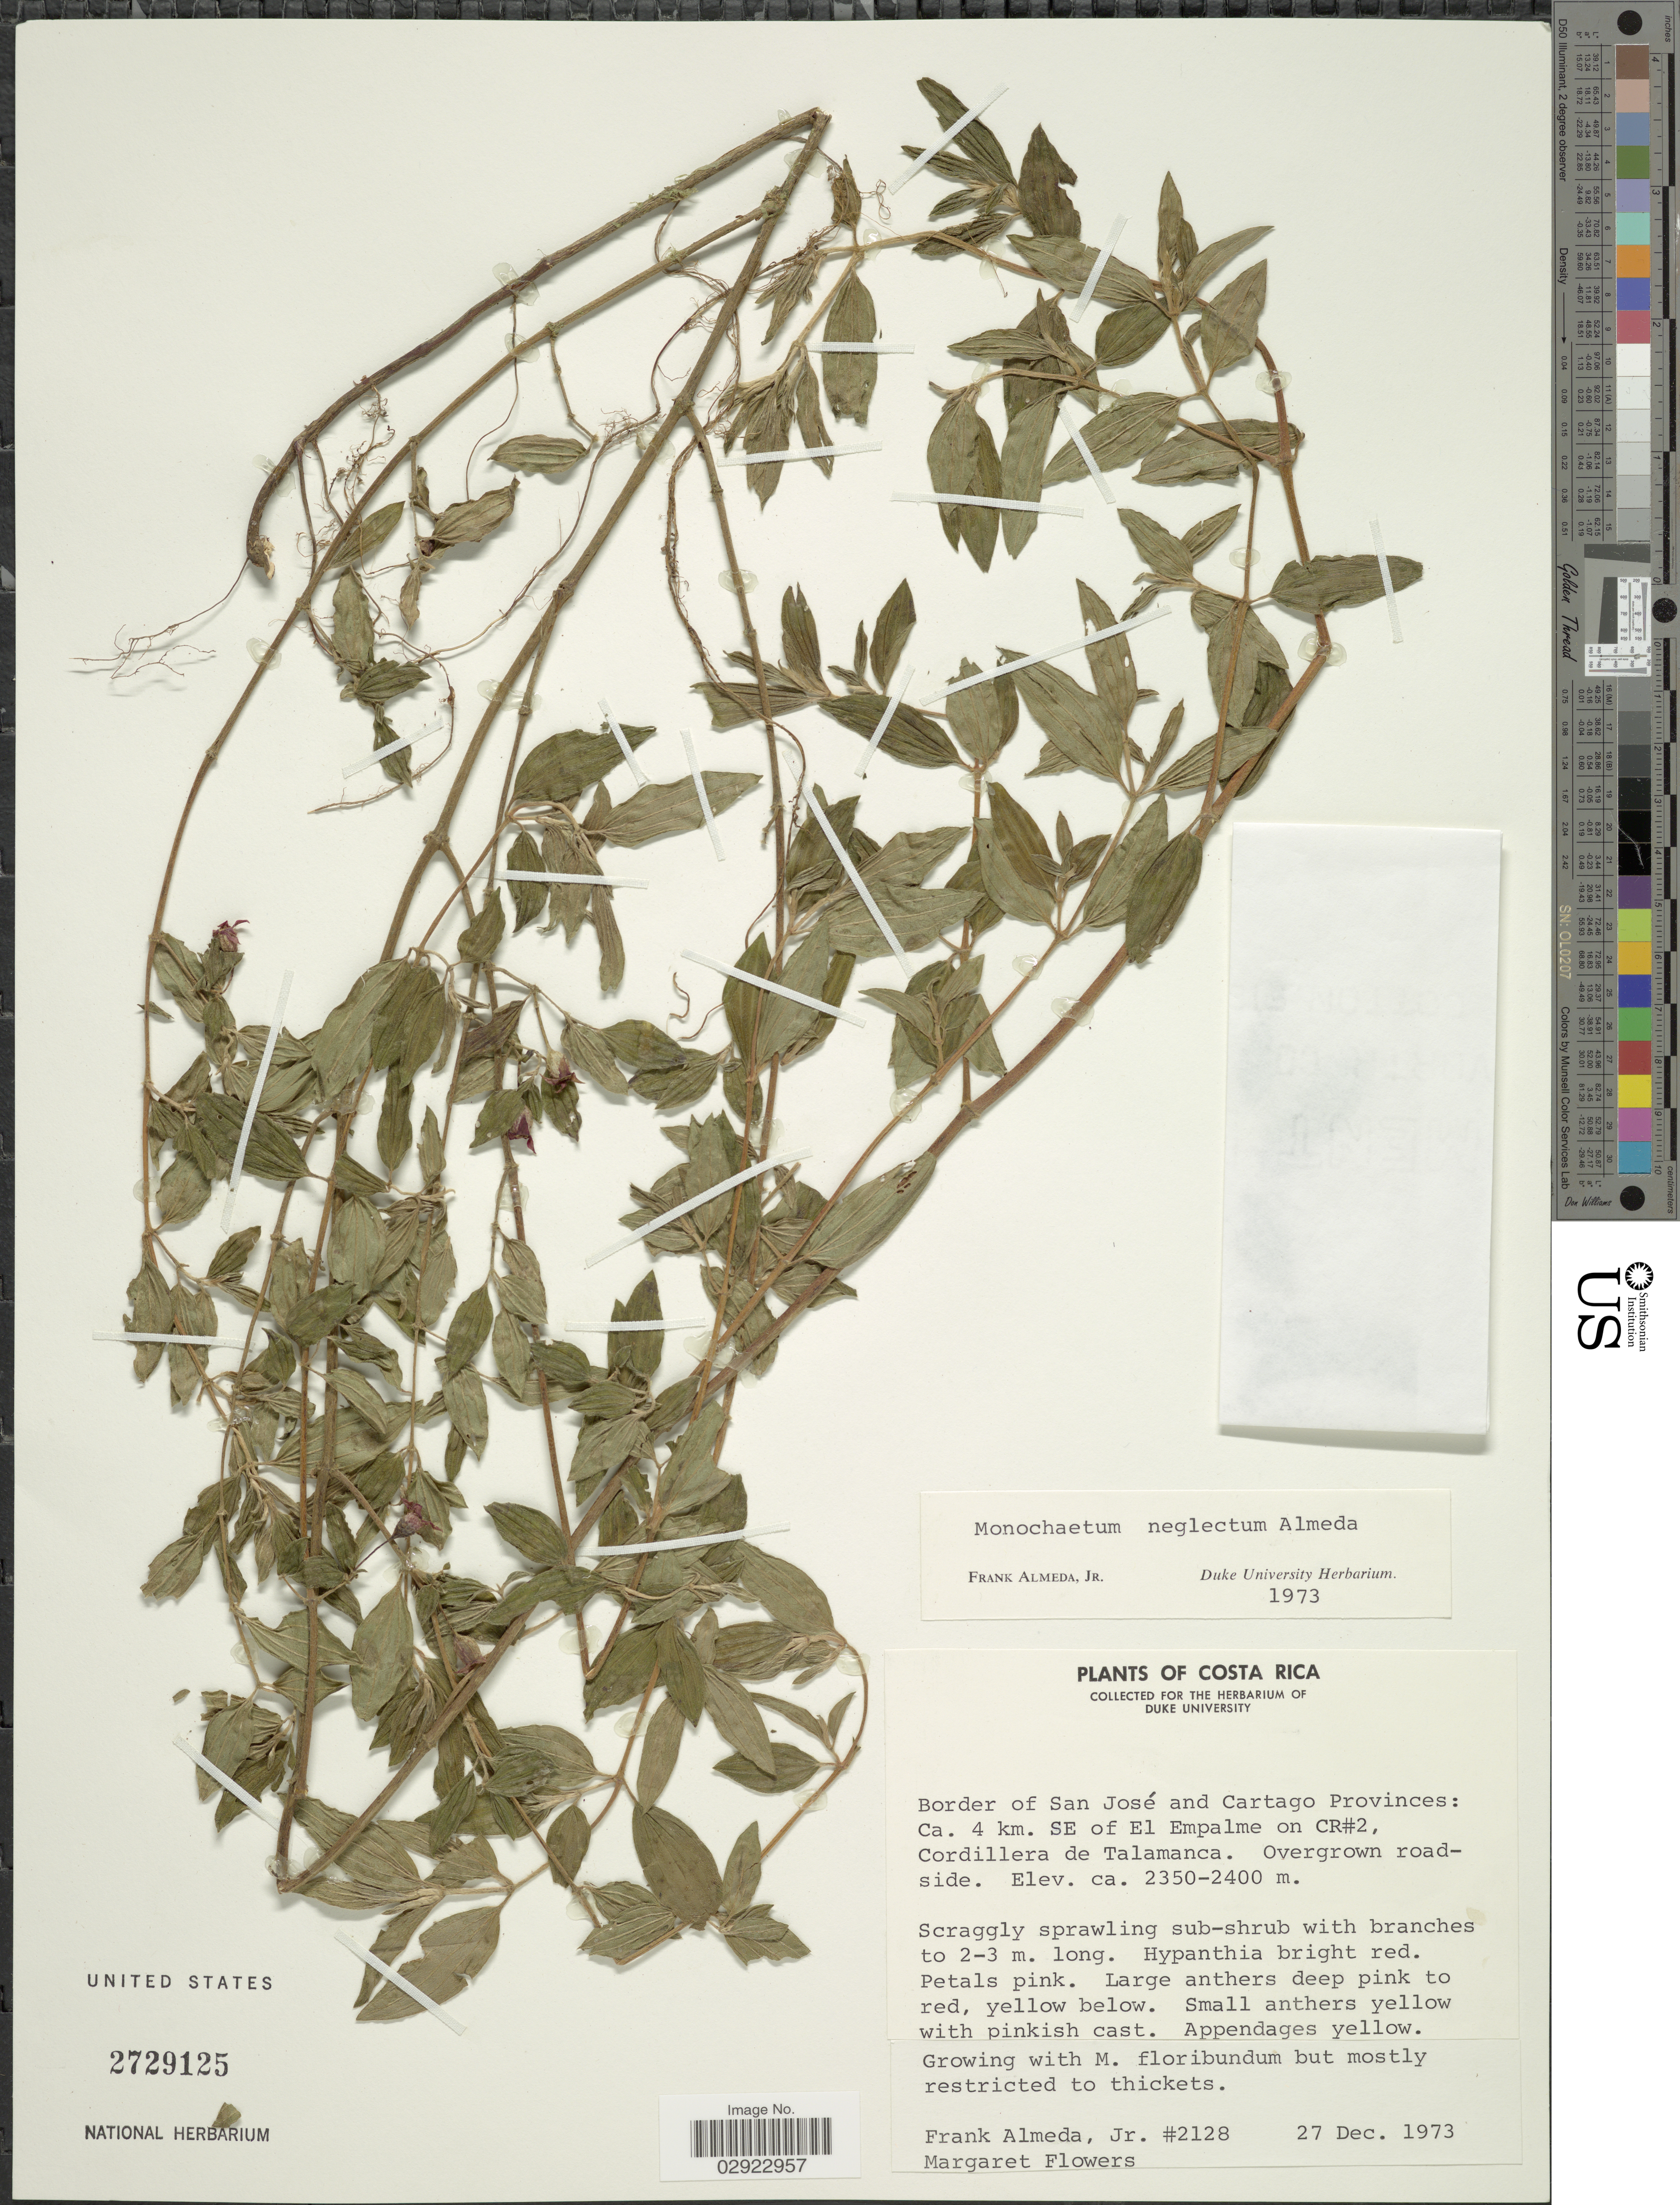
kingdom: Plantae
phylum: Tracheophyta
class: Magnoliopsida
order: Myrtales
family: Melastomataceae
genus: Monochaetum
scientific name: Monochaetum neglectum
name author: Almeda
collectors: F. Almeda & M. Flowers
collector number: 2128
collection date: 1973-12-27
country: Costa Rica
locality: Border of San José and Cartago Province: Ca. 4 km. SE of El Empalme on CR#2, Cordillera de Talamanca.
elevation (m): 2350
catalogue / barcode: US 2729125